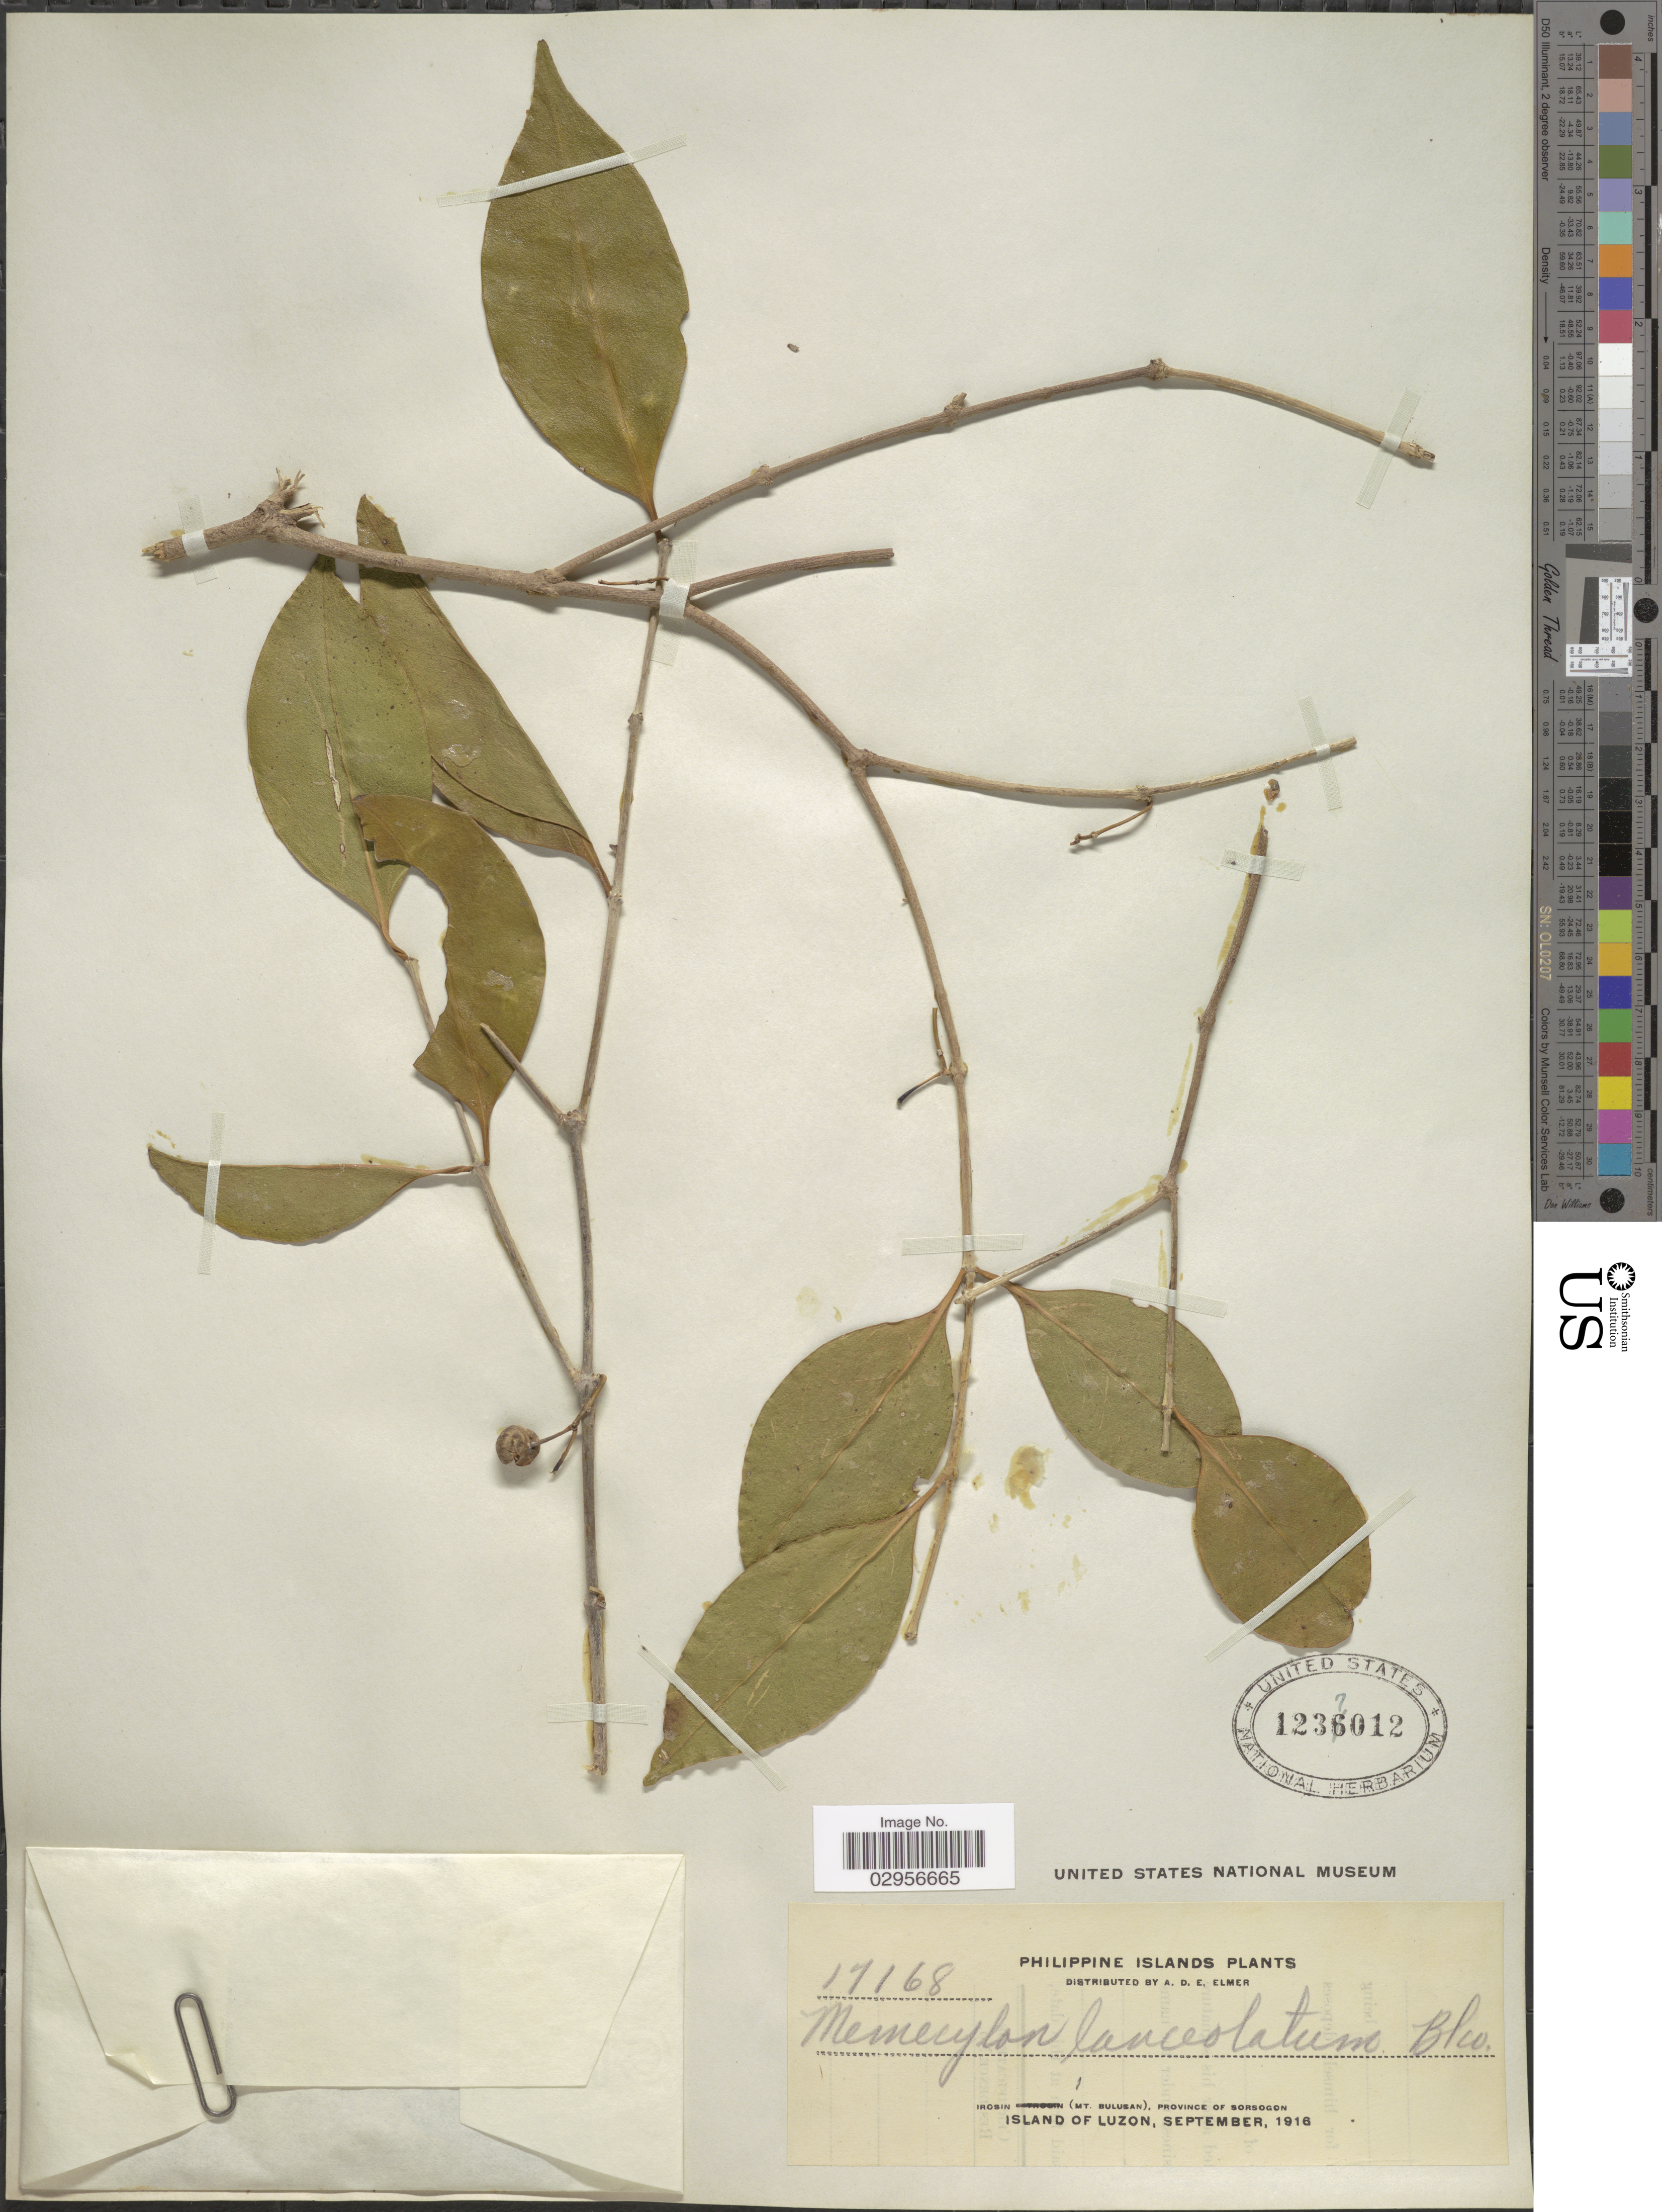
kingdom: Plantae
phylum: Tracheophyta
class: Magnoliopsida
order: Myrtales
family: Melastomataceae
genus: Memecylon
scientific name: Memecylon lanceolatum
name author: Blanco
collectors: A. D. E. Elmer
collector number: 17168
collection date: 1916-09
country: Philippines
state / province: Bicol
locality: Irosin (Mt. Bulusan), Province of Sorsogon.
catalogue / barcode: US 1237016